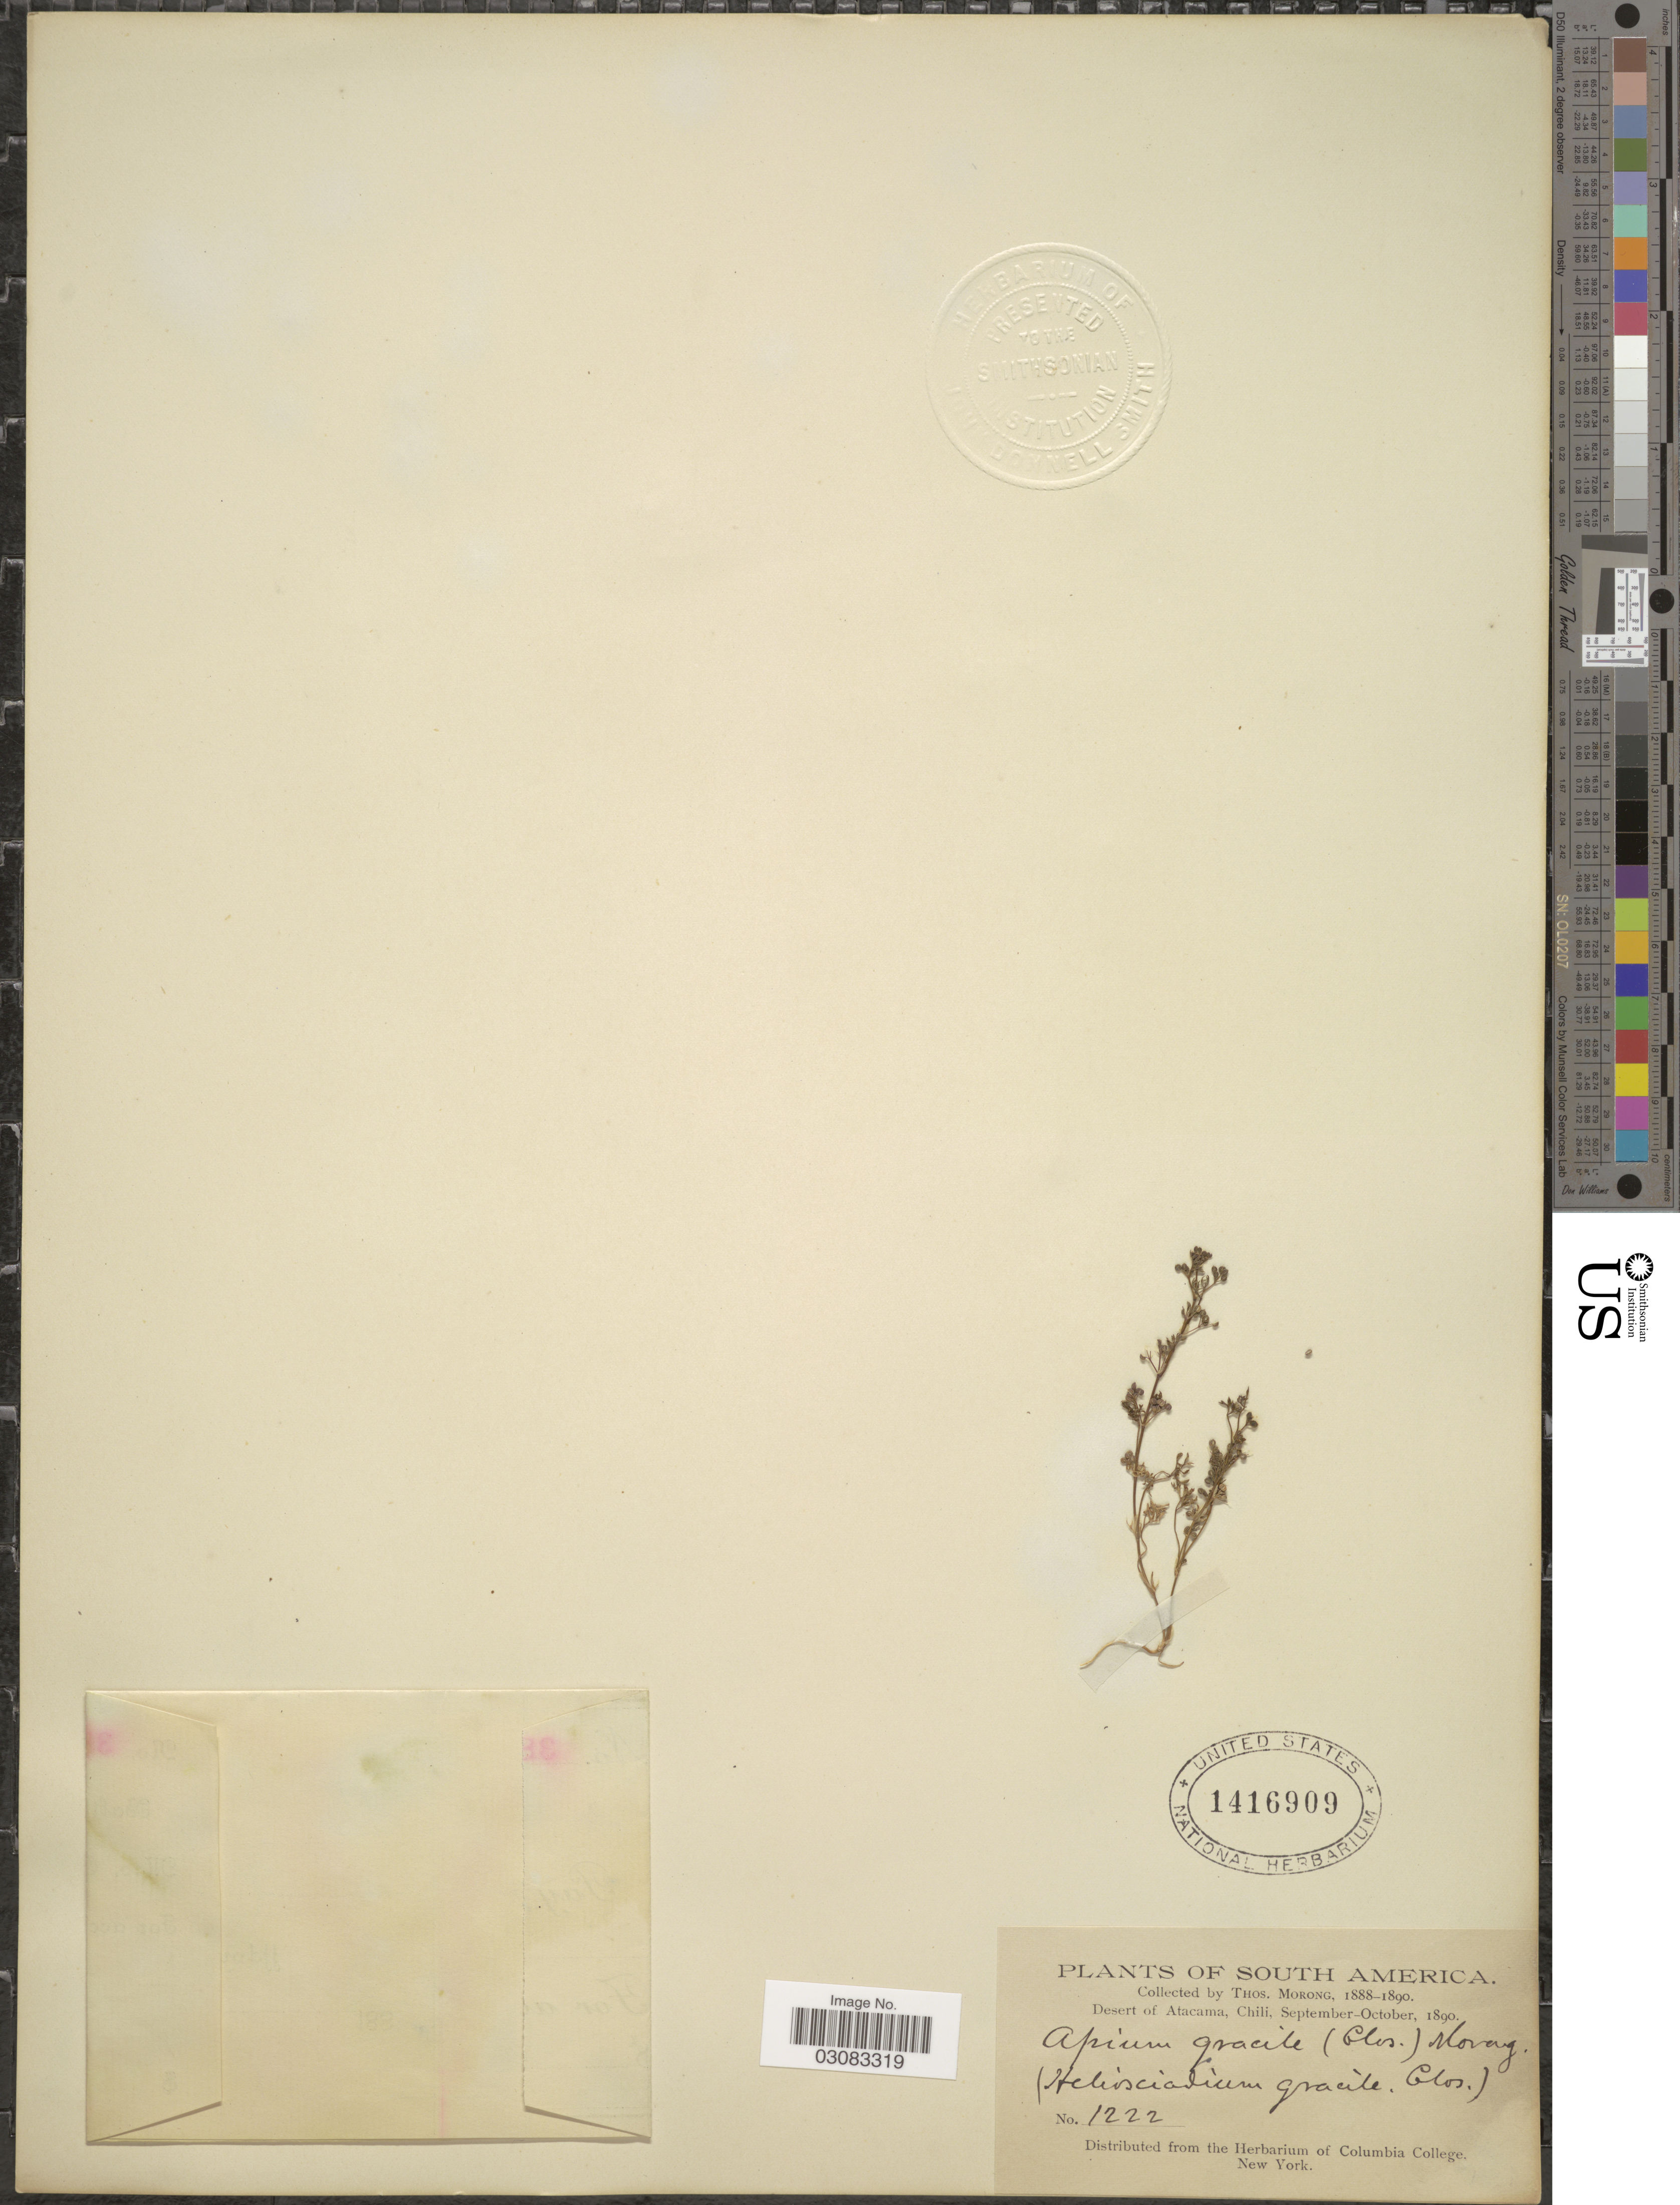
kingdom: Plantae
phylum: Tracheophyta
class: Magnoliopsida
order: Apiales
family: Apiaceae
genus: Cyclospermum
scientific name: Cyclospermum laciniatum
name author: (DC.) Constance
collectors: ex herb. T. Morong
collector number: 1222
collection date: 1890-09/1890-10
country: Chile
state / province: Atacama (III)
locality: Desert of Atacama.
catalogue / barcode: US 1416909